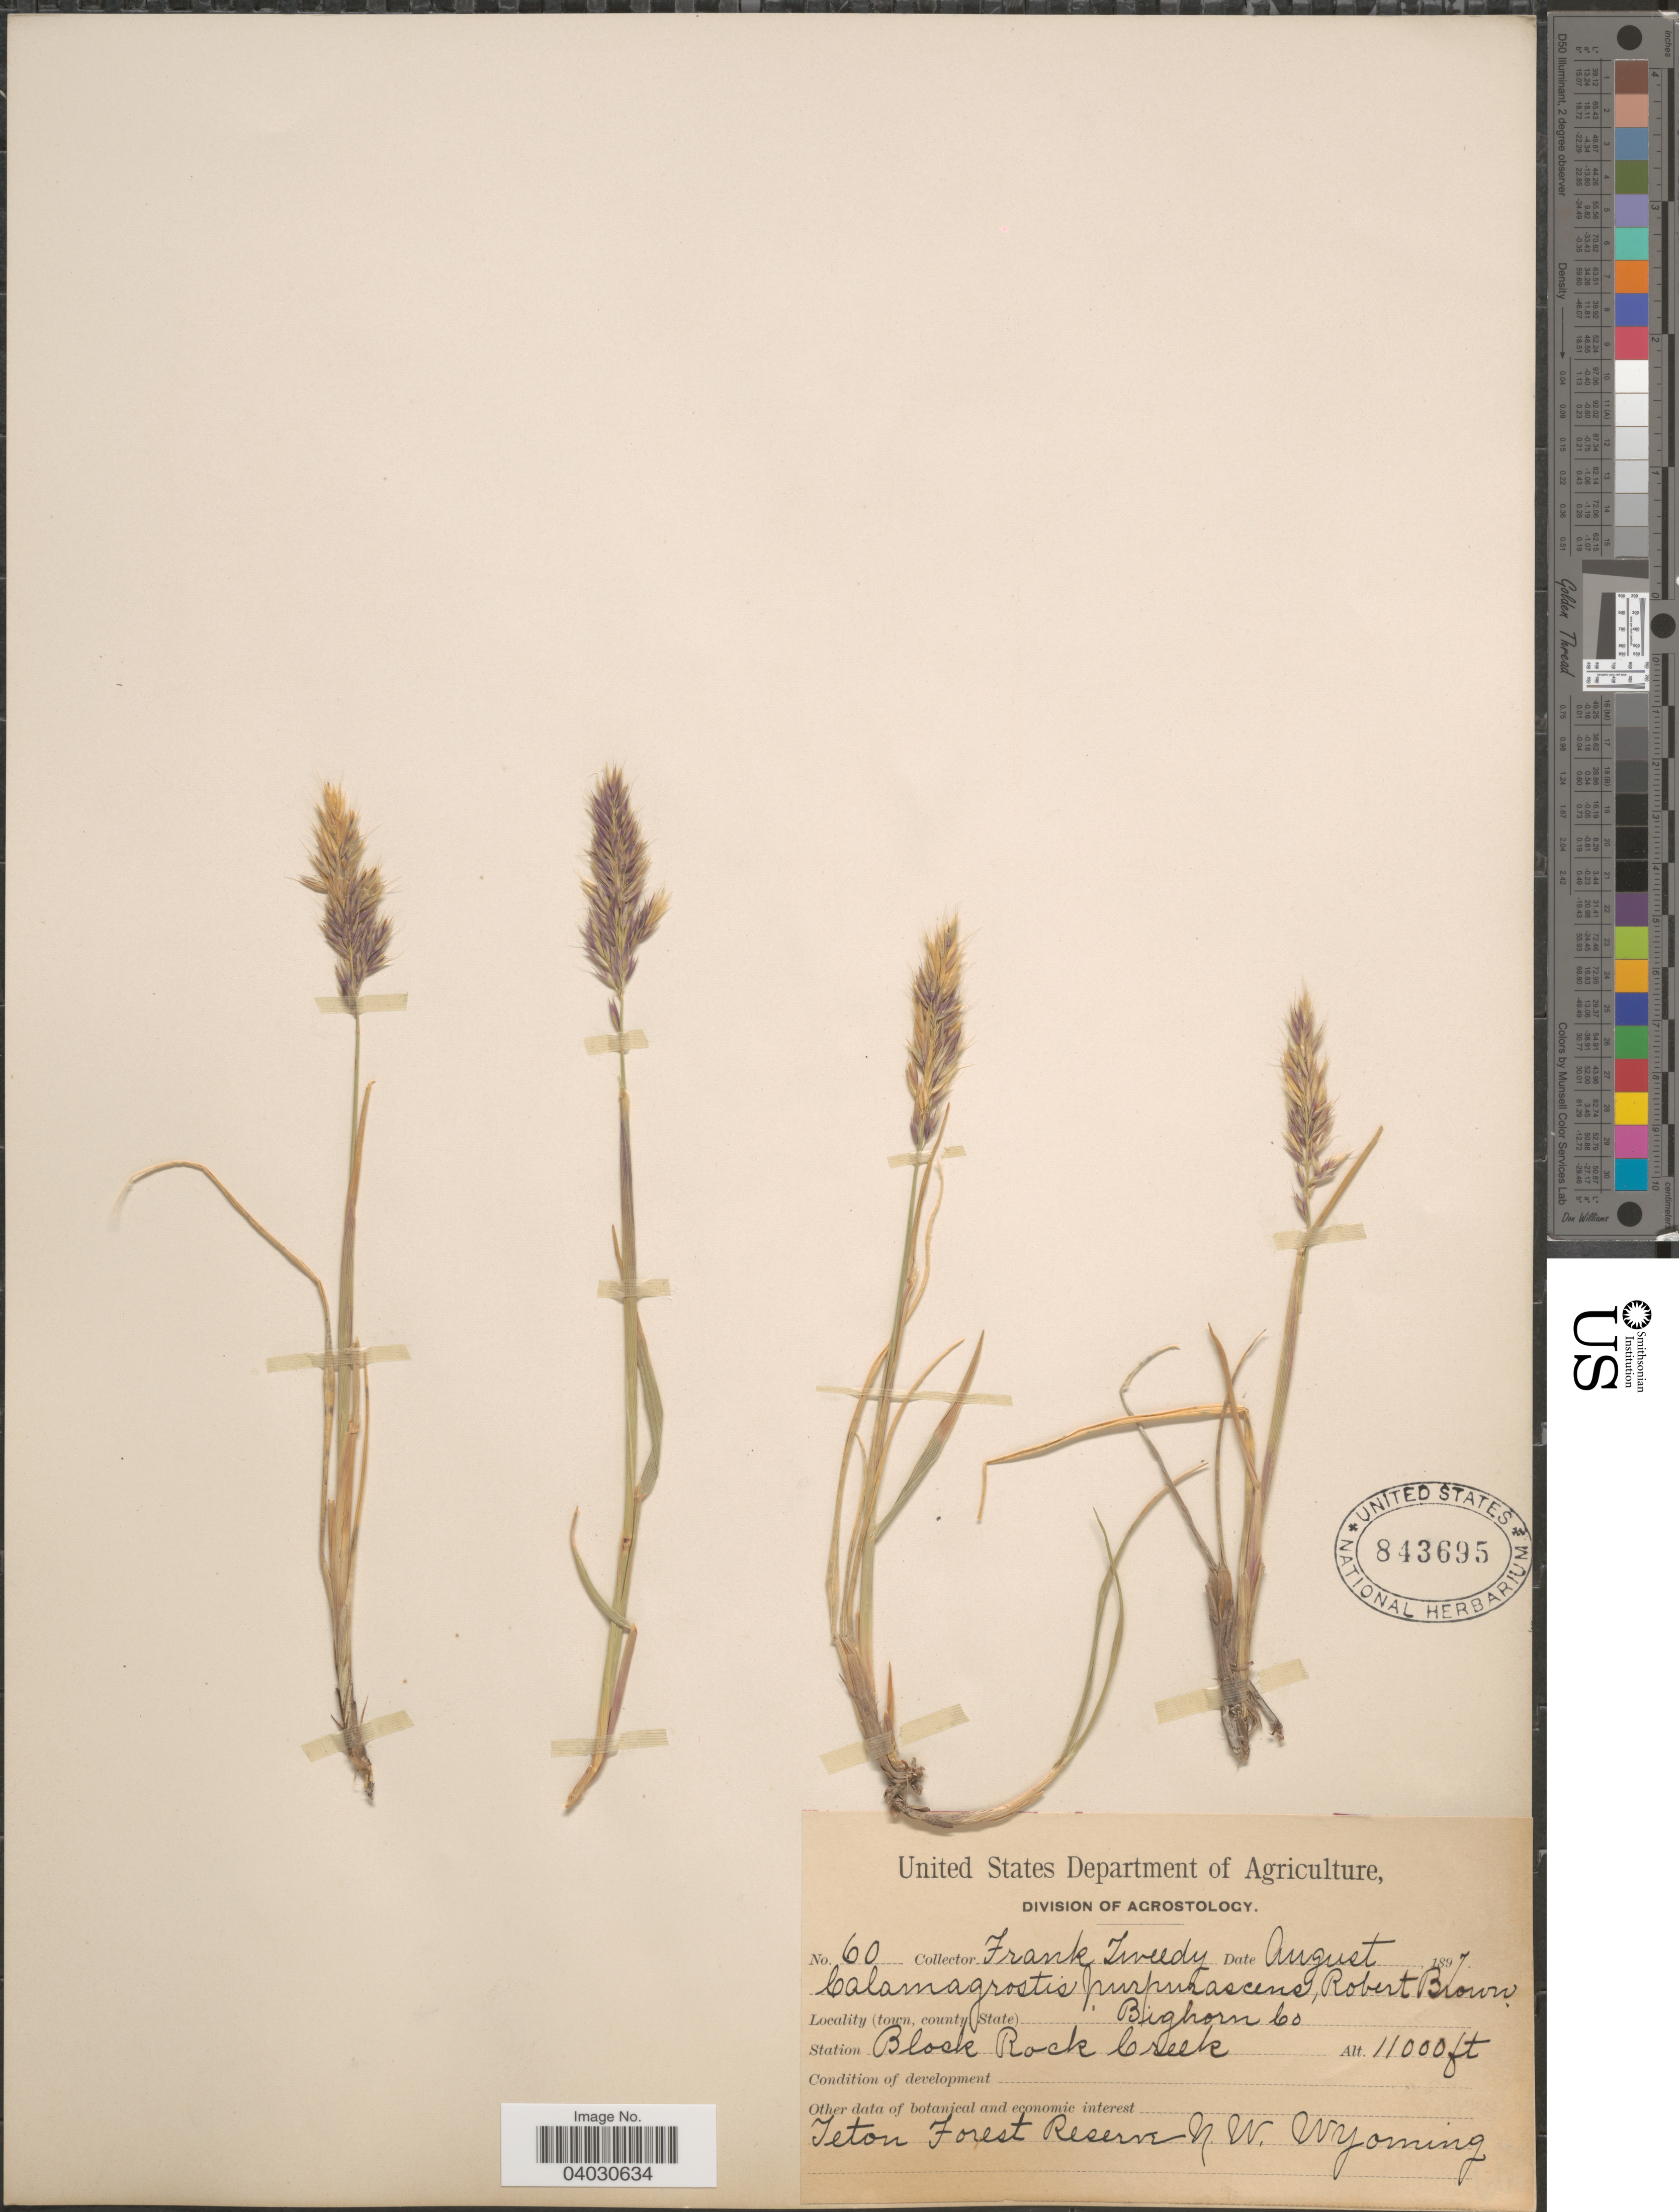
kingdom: Plantae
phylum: Tracheophyta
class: Liliopsida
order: Poales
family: Poaceae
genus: Calamagrostis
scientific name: Calamagrostis purpurascens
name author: R. Br.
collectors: F. Tweedy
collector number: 60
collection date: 1897-08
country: United States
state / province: Wyoming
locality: Bighorn Co. Station Block Rock Creek. Teton Forest Reserve N.W. Wyoming.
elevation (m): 3353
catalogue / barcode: US 843695